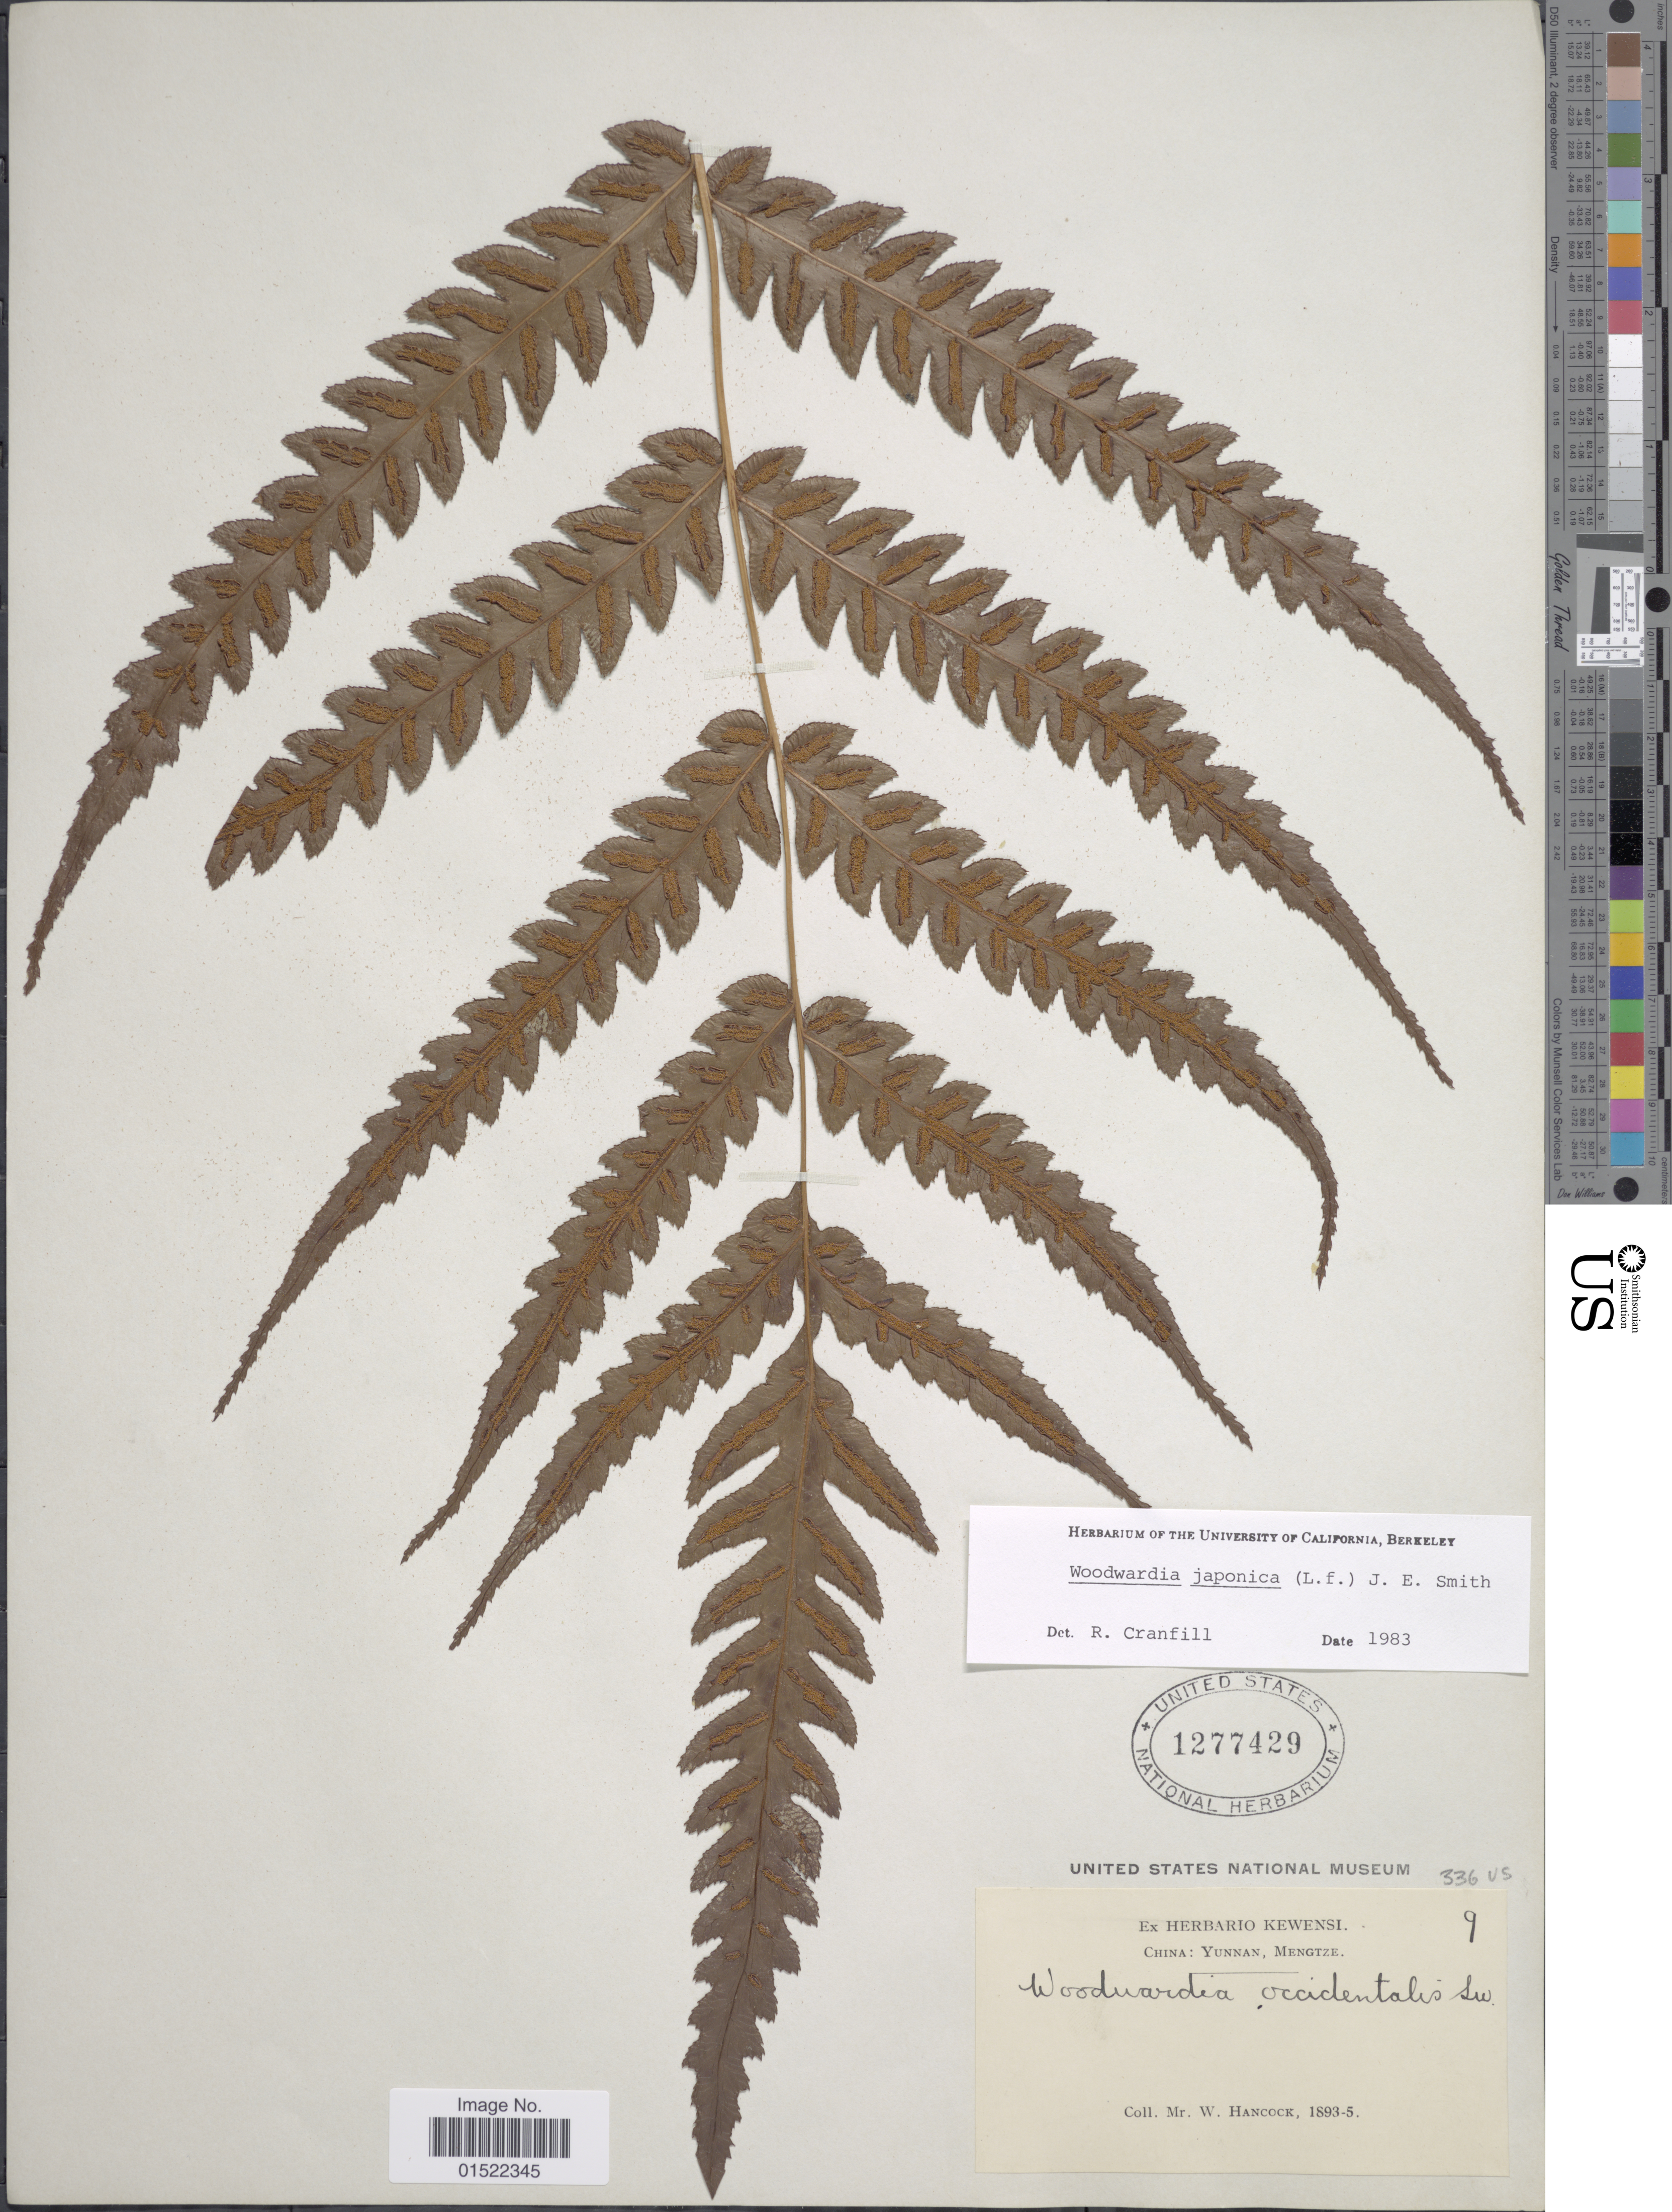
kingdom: Plantae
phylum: Tracheophyta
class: Polypodiopsida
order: Polypodiales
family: Blechnaceae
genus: Woodwardia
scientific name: Woodwardia japonica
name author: (L. f.) Sm.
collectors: W. Hancock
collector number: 9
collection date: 1893/1895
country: China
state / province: Yunnan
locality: Mengtze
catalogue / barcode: US 1277429